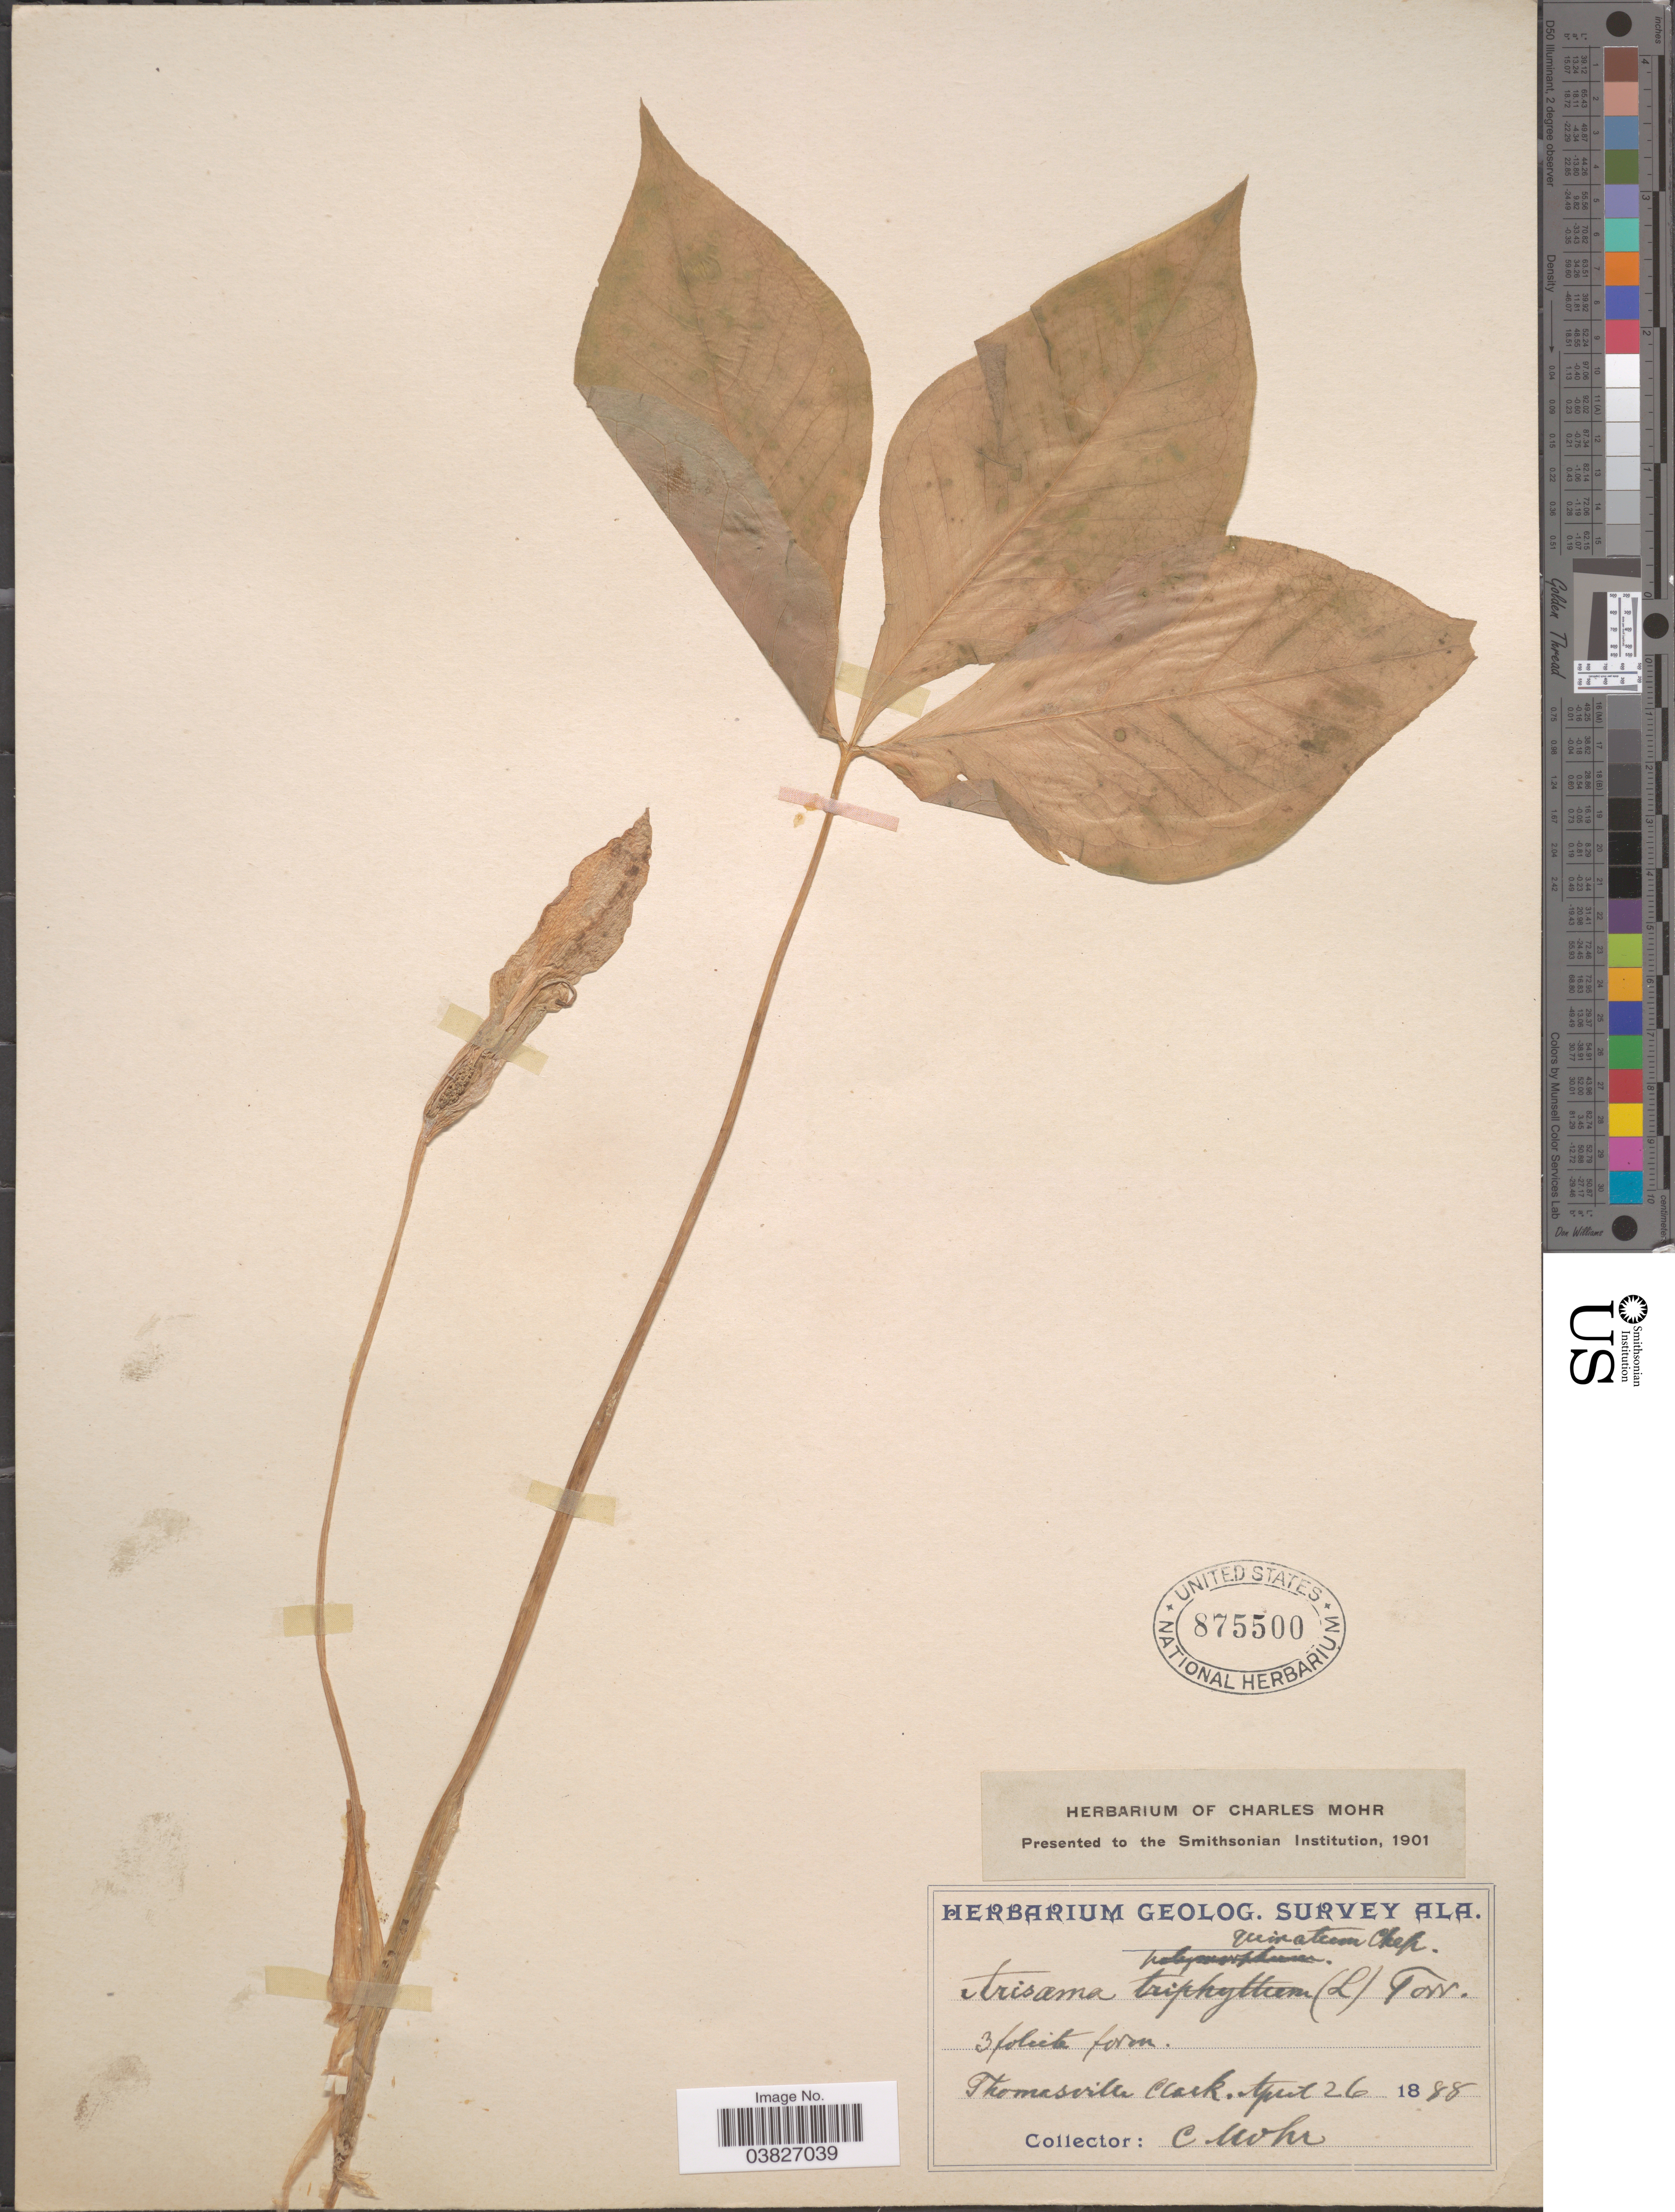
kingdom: Plantae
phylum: Tracheophyta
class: Liliopsida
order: Alismatales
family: Araceae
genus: Arisaema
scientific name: Arisaema quinatum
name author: (Nutt.) Schott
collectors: C. T. Mohr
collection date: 1888-04-26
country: United States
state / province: Alabama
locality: Thomasville, Clark.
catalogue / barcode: US 875500